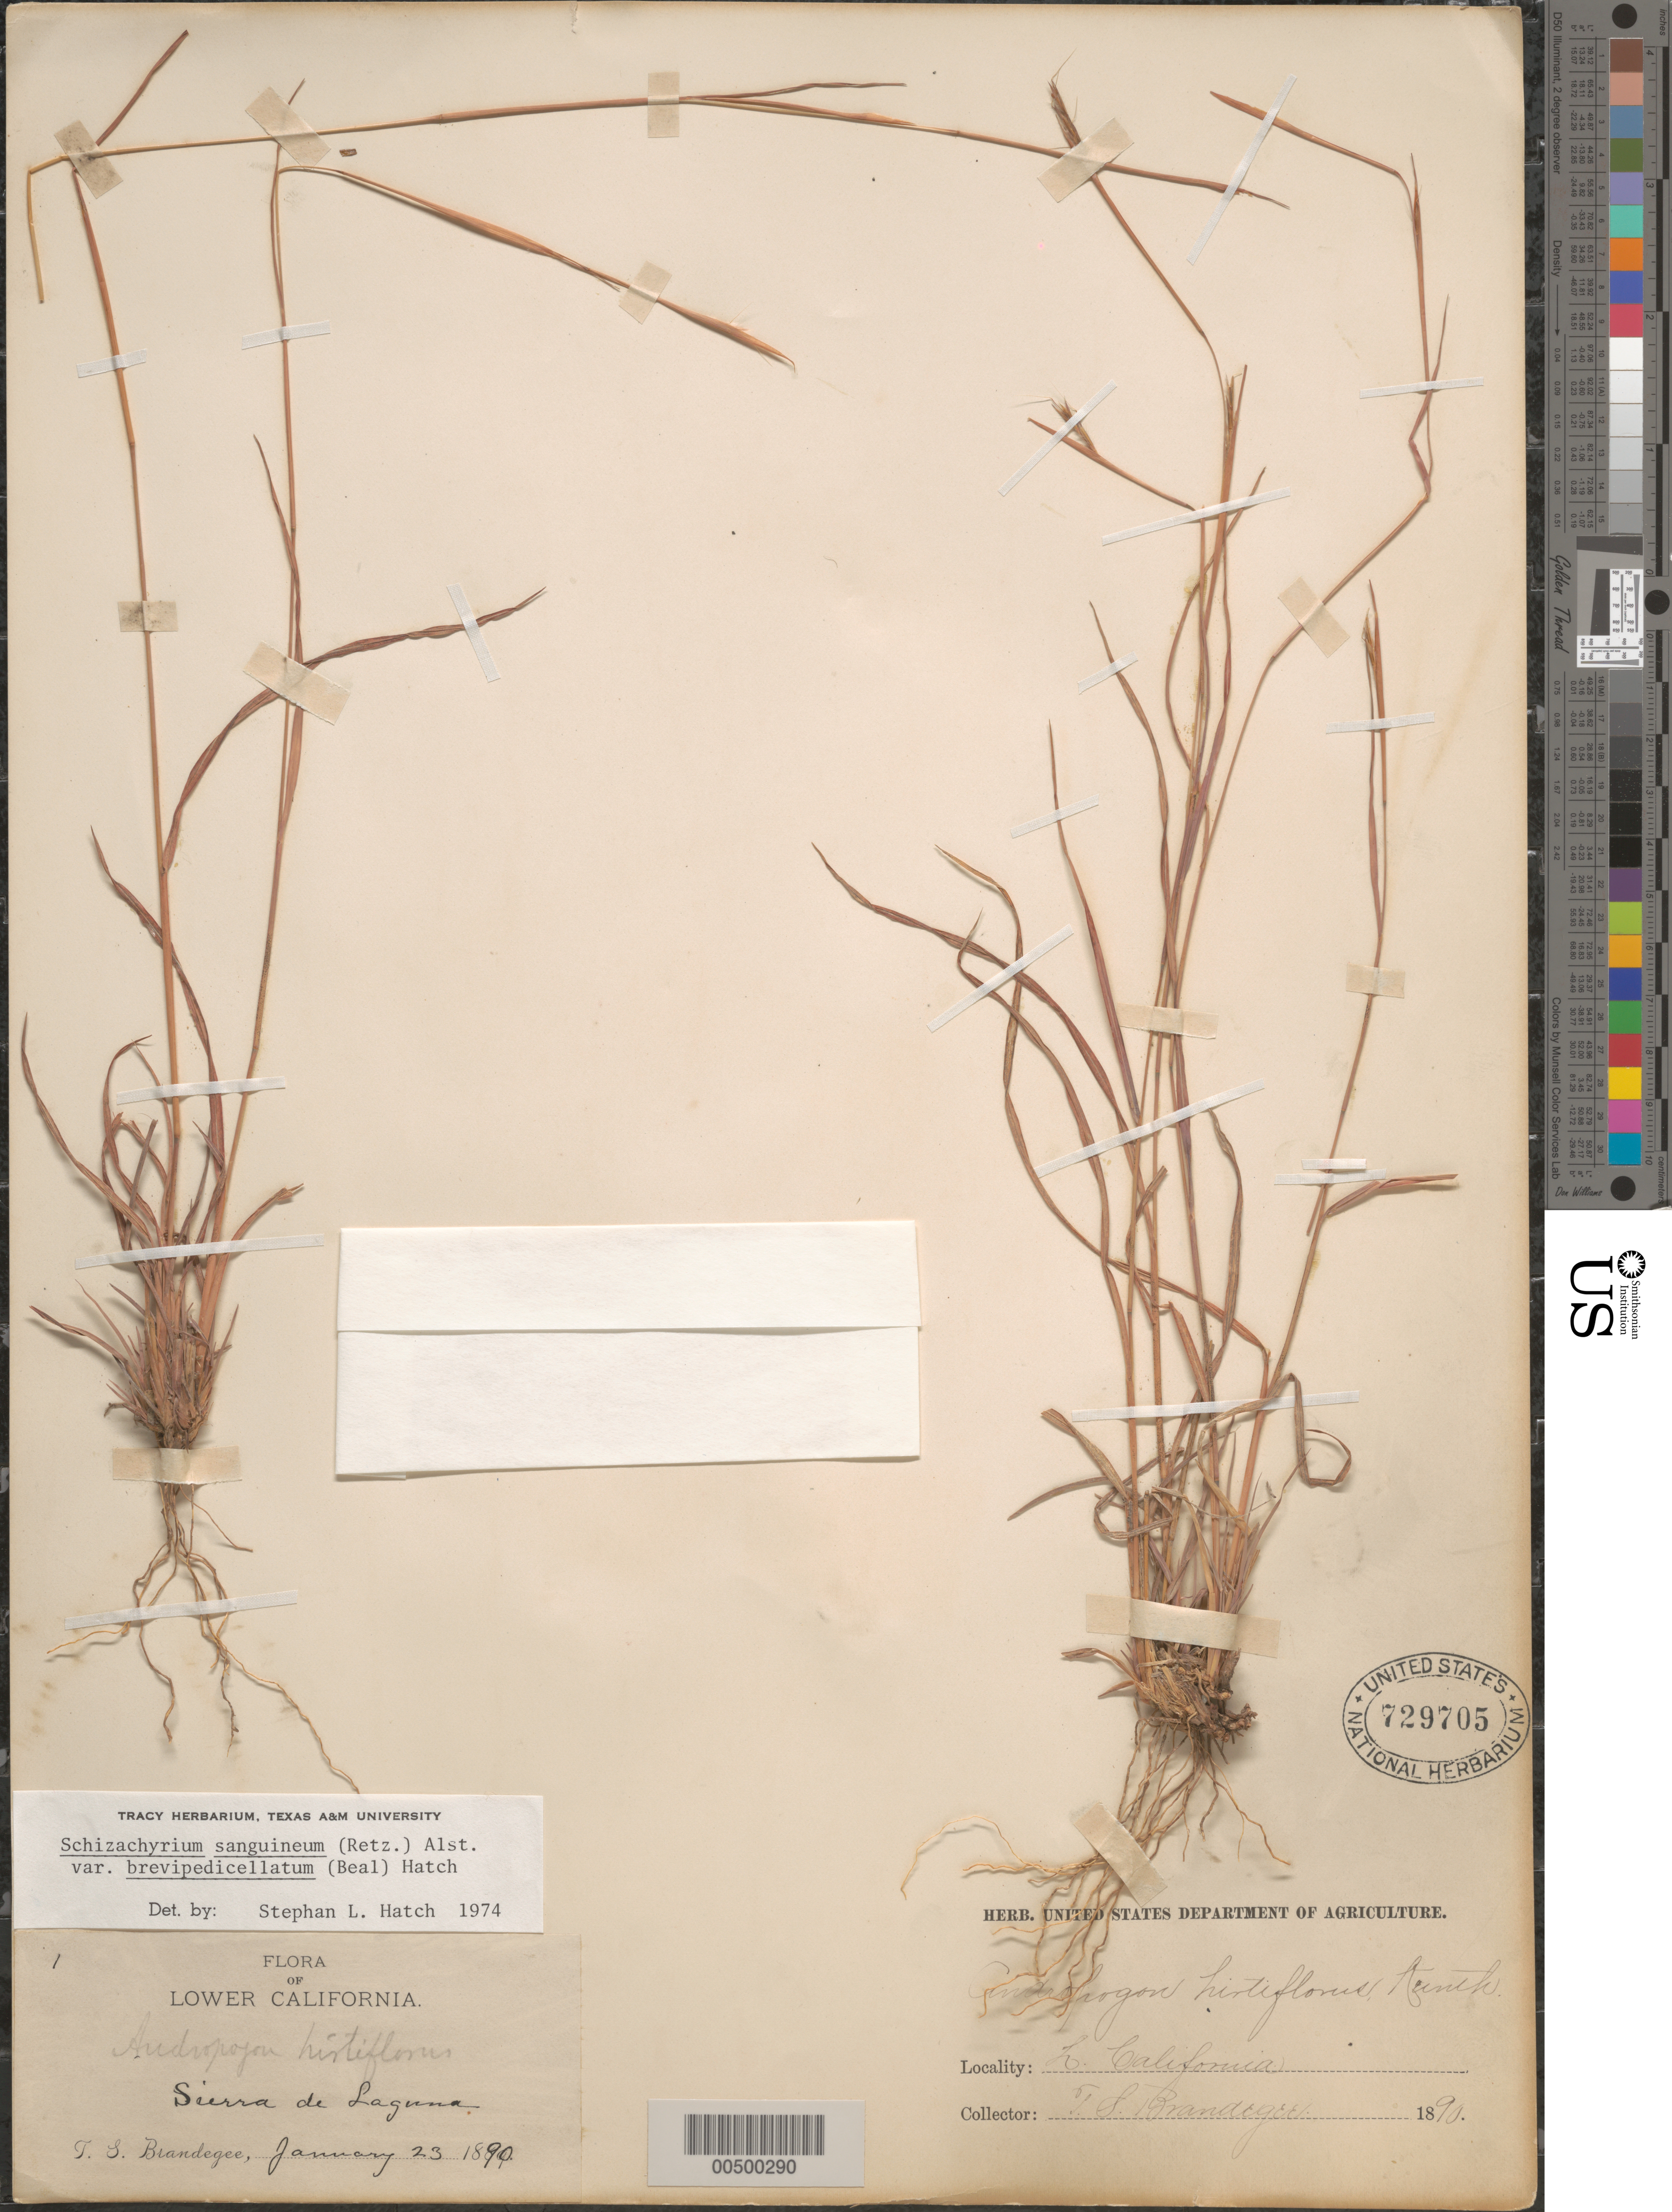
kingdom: Plantae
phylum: Tracheophyta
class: Liliopsida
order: Poales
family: Poaceae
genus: Schizachyrium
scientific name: Schizachyrium sanguineum var. brevipedicellatum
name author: (W.J. Beal) S.L. Hatch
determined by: Hatch, S. L.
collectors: T. S. Brandegee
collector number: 1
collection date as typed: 23 Jan 1890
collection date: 1890-01-23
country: Mexico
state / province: Baja California Sur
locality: Sierra de Laguna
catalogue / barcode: US 729705